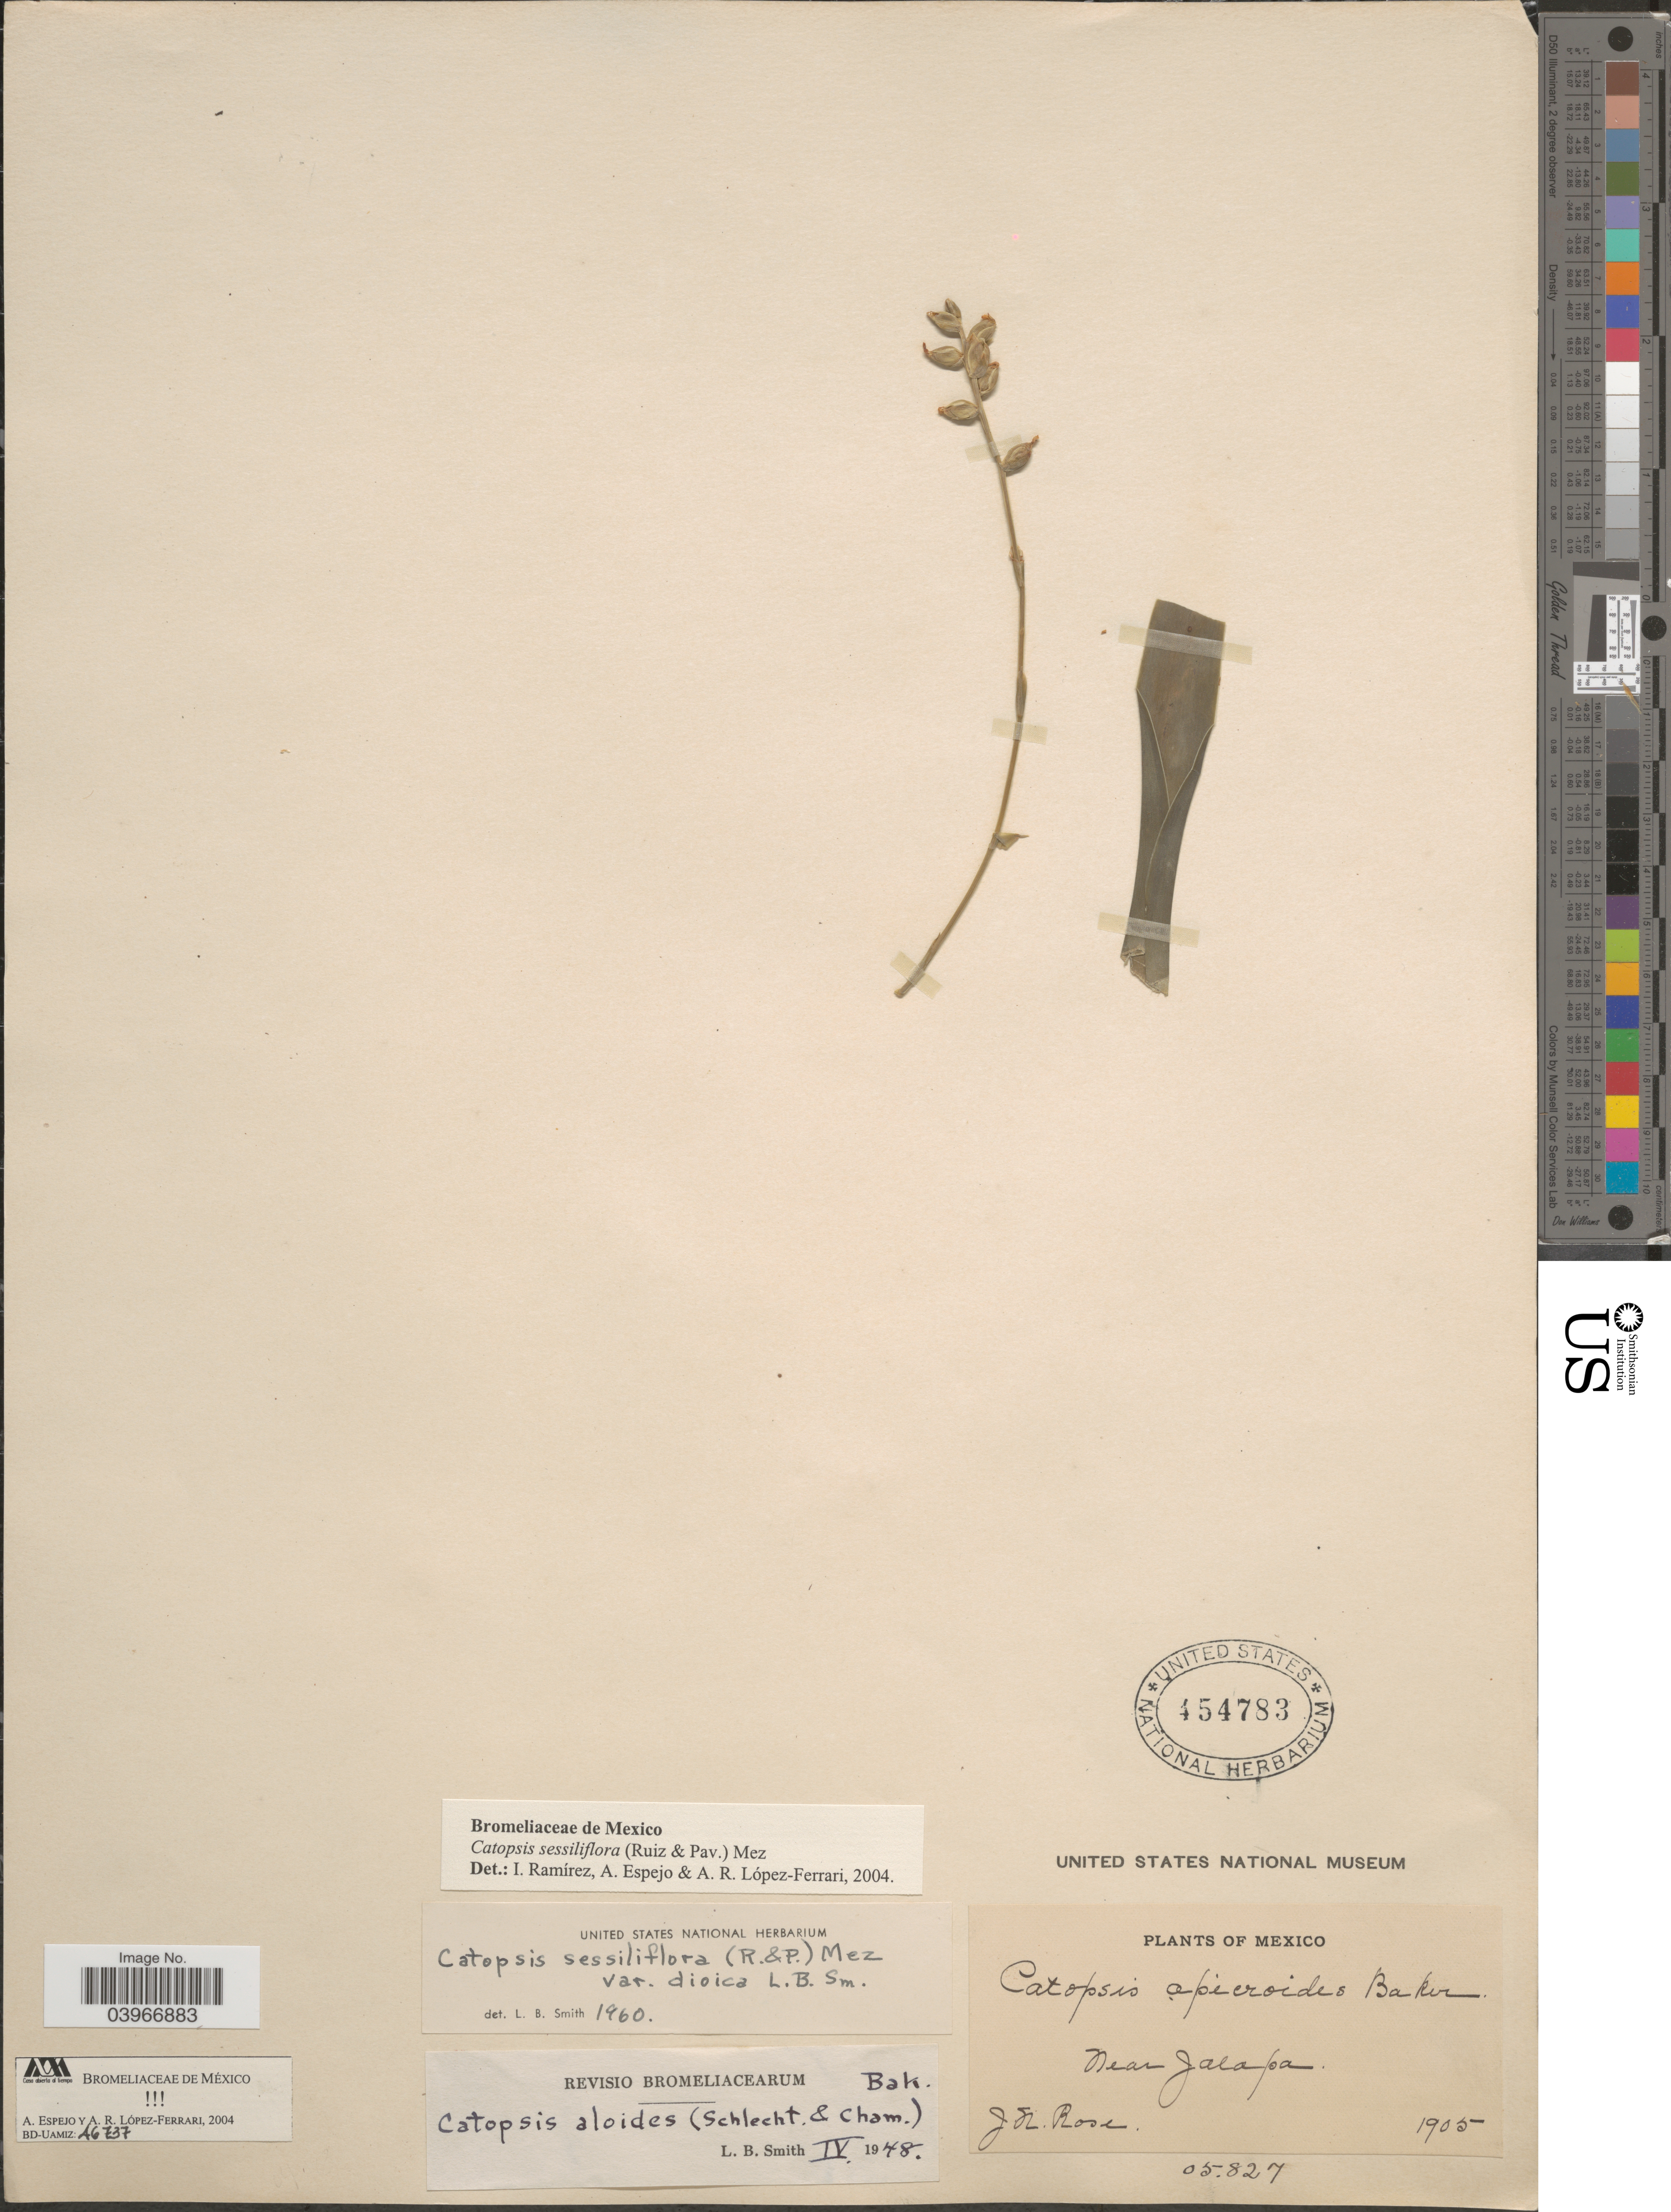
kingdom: Plantae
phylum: Tracheophyta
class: Liliopsida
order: Poales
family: Bromeliaceae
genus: Catopsis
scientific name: Catopsis sessiliflora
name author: (Ruiz & Pav.) Mez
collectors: J. N. Rose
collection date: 1905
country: Mexico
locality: Near Jalapa.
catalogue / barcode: US 454783